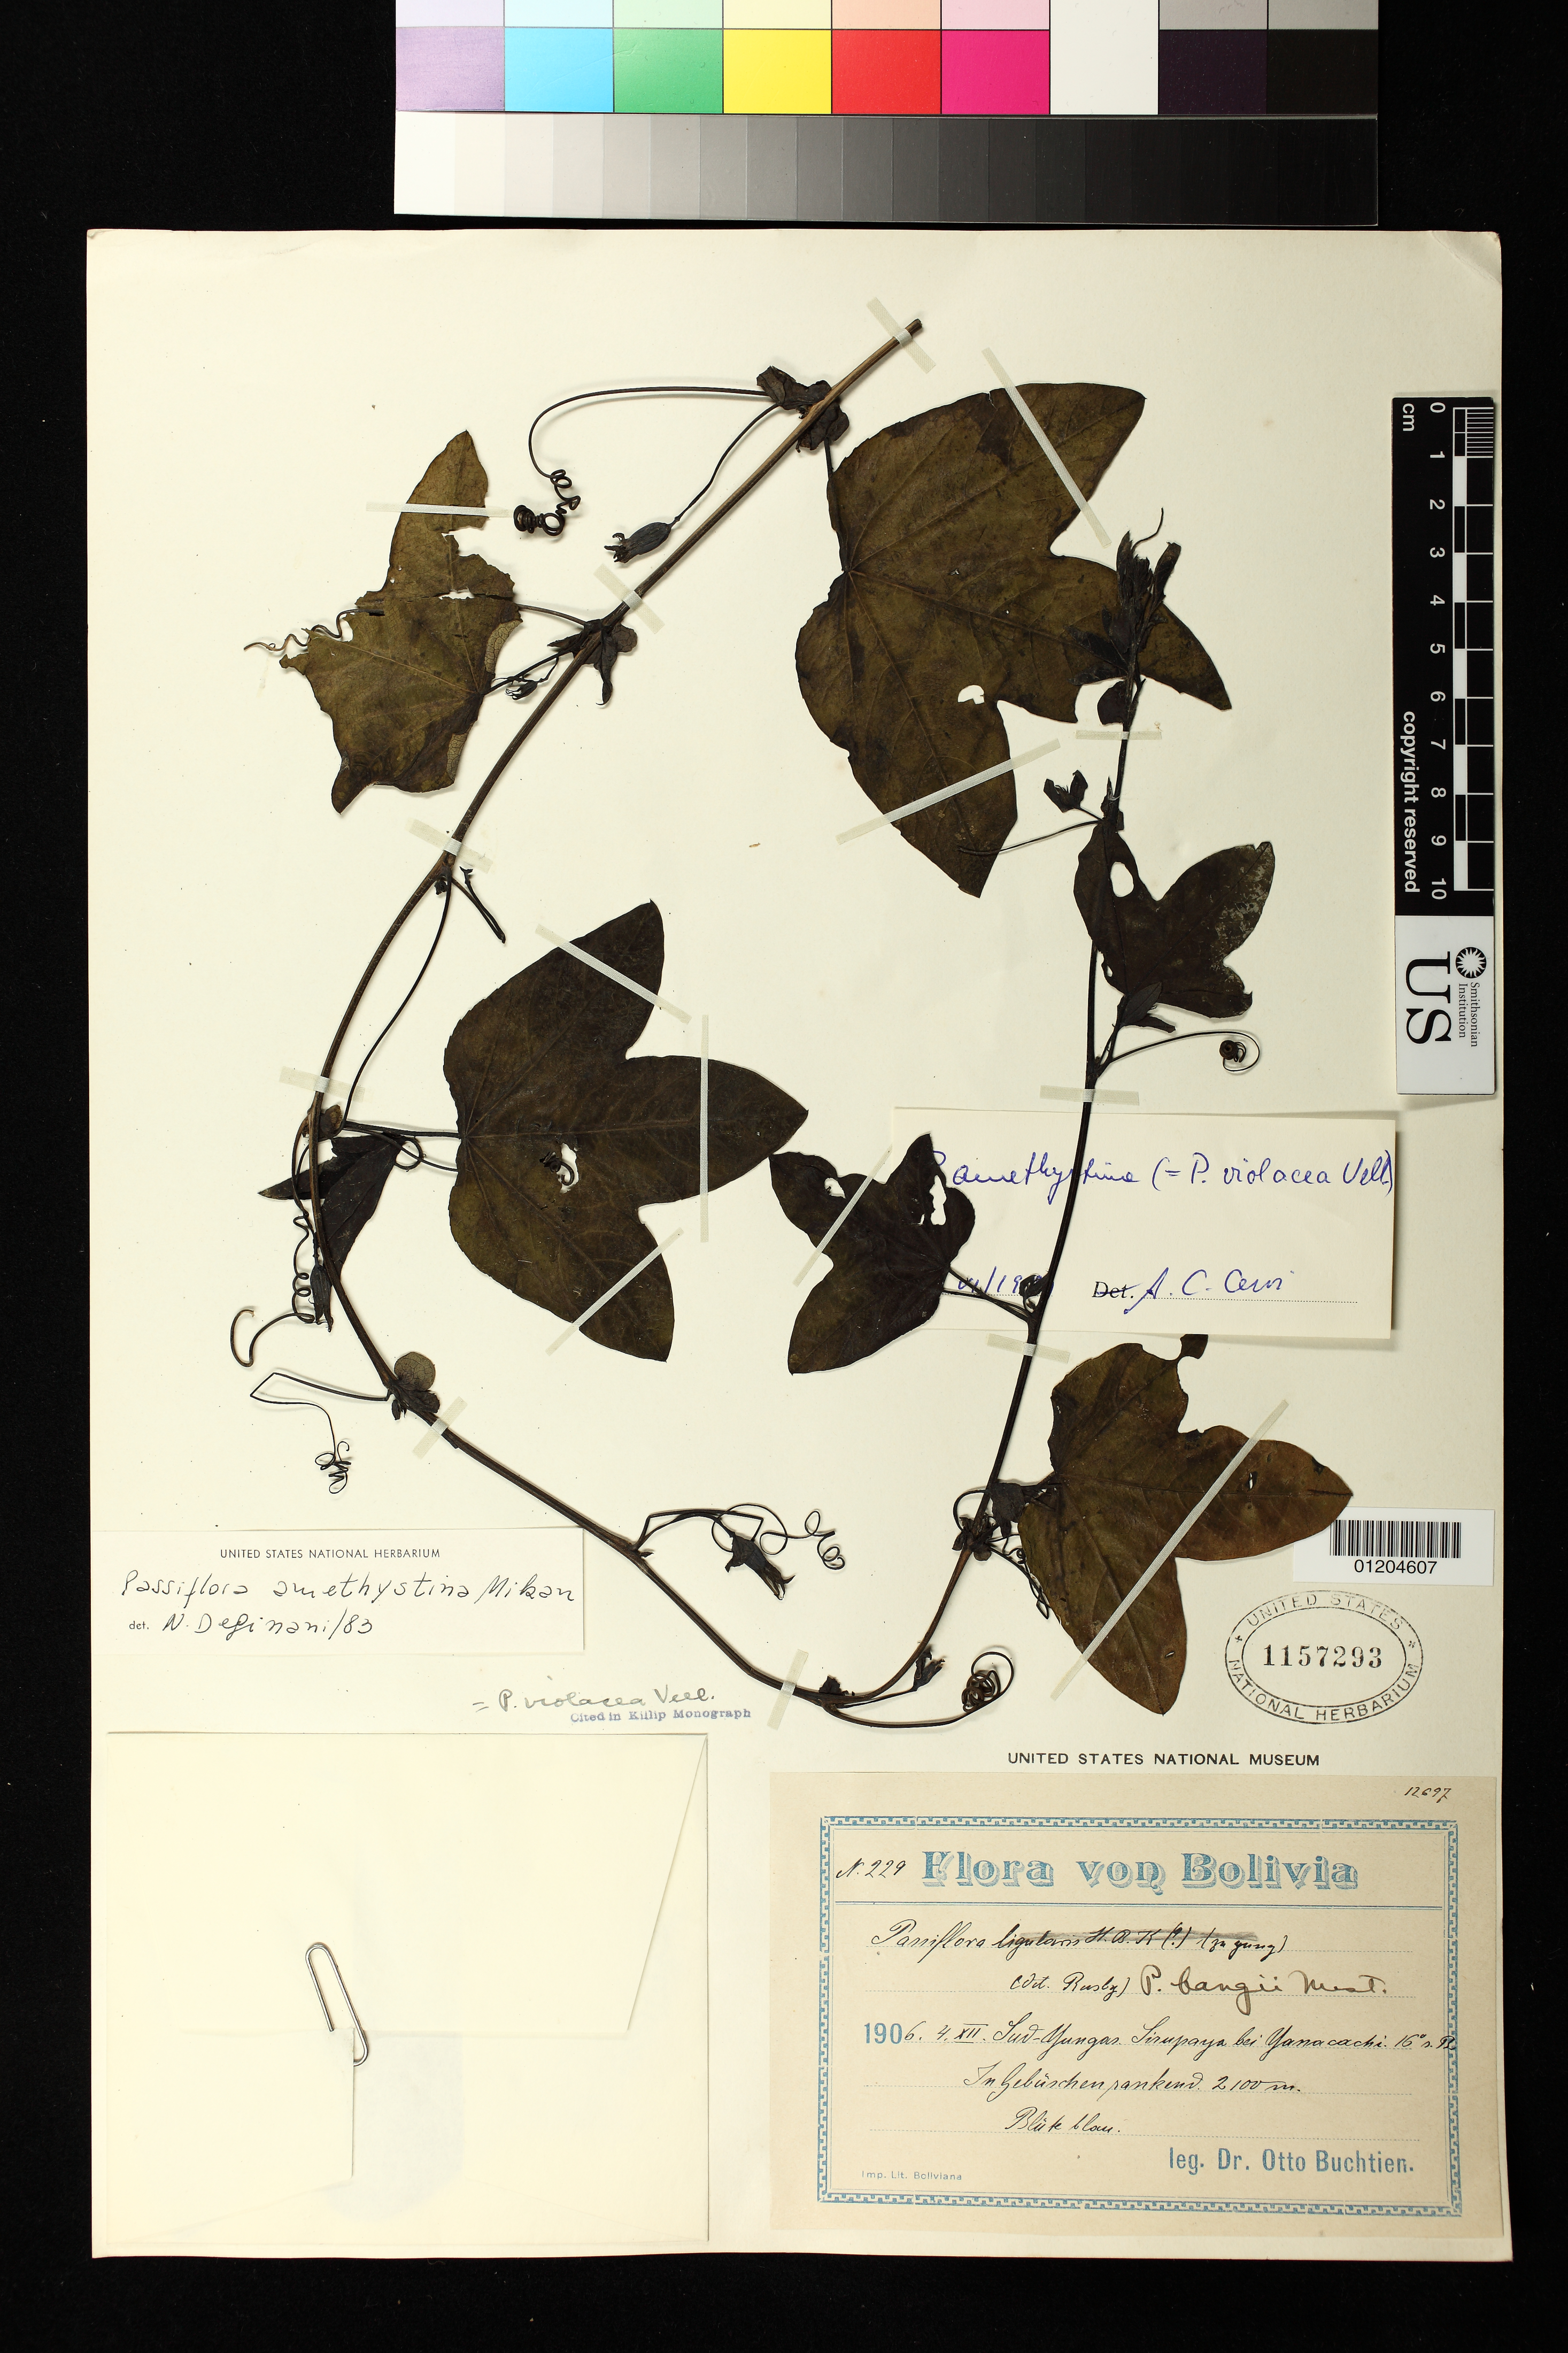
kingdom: Plantae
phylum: Tracheophyta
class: Magnoliopsida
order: Malpighiales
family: Passifloraceae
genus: Passiflora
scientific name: Passiflora amethystina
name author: J.C. Mikan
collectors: O. Buchtien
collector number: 229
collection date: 1906-12-04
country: Bolivia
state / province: La Paz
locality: Sud-Yungas. Sirupaya bei Yanacachi.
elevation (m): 2100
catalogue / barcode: US 1157293